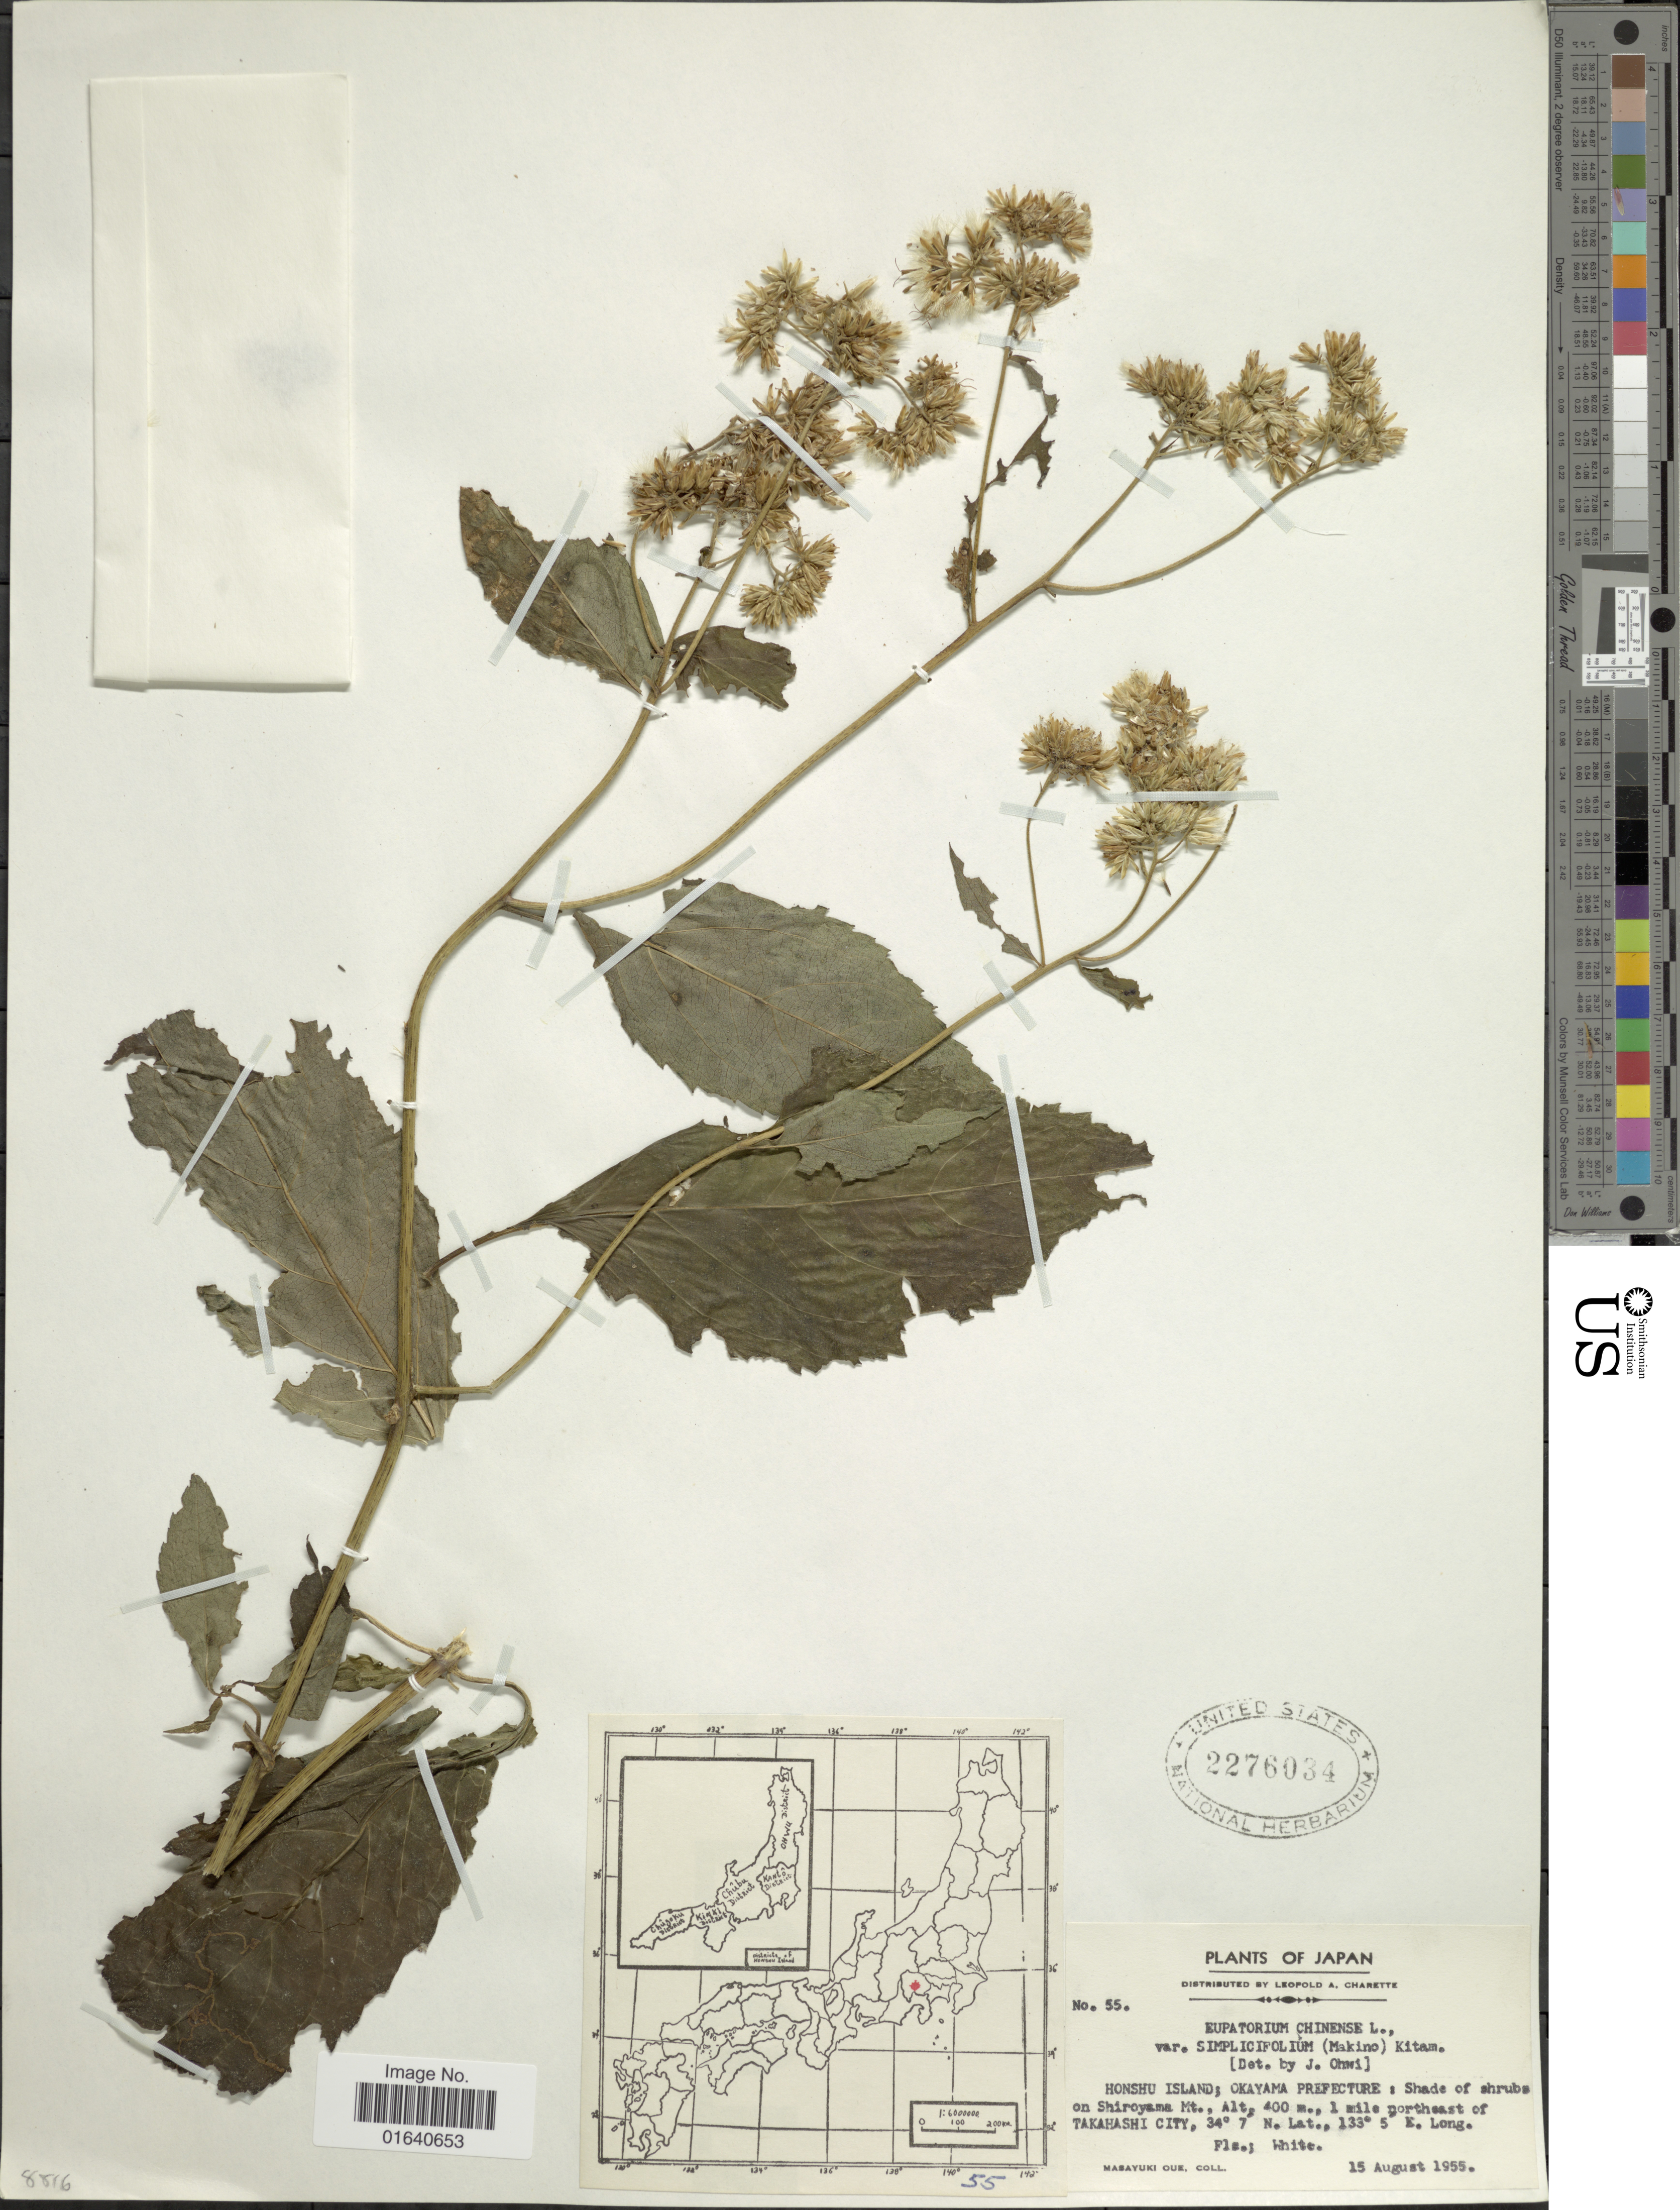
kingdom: Plantae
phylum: Tracheophyta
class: Magnoliopsida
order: Asterales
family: Asteraceae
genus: Eupatorium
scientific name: Eupatorium chinense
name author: L.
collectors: M. Oue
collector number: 55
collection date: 1955-08-15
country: Japan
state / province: Okayama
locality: Honshu Island: Okayam Prefecture: Shade of shrubs on Shiroyama Mt., 1 mile northeast of Takahashi City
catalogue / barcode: US 2276034